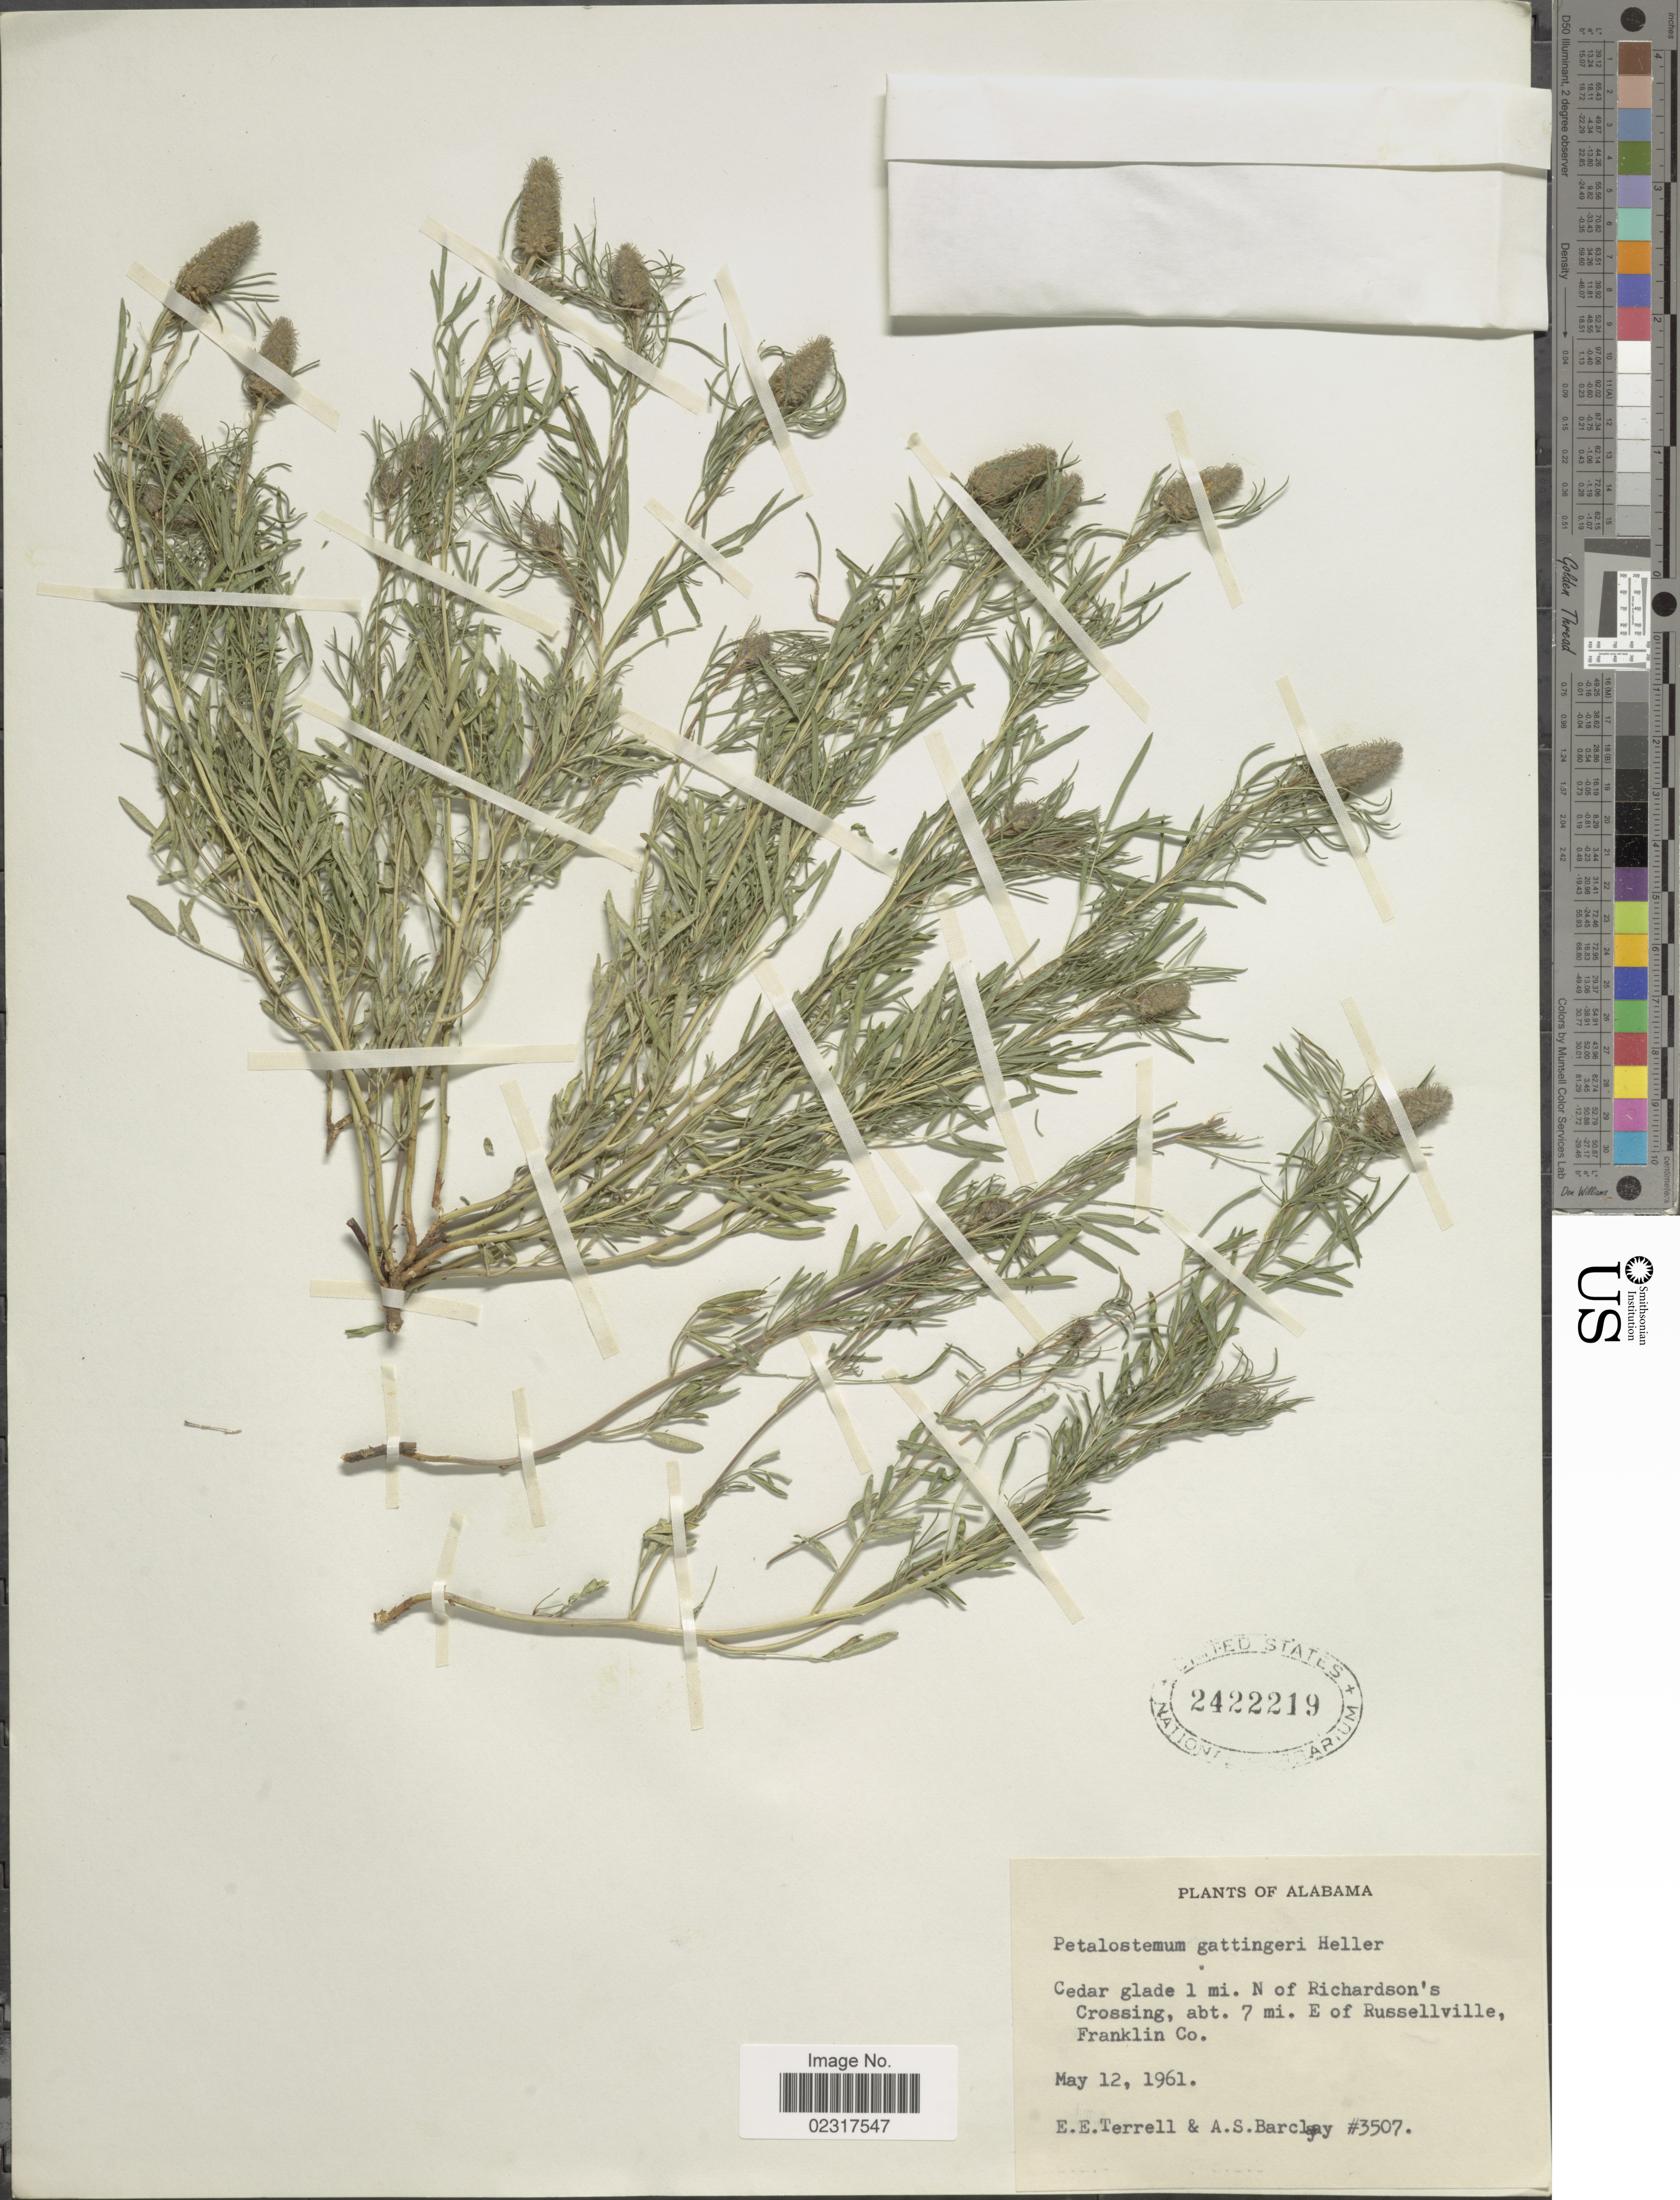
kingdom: Plantae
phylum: Tracheophyta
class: Magnoliopsida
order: Fabales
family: Fabaceae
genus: Dalea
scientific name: Dalea gattingeri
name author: (A. Heller) Barneby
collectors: E. E. Terrell & A. S. Barclay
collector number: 3507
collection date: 1961-05-12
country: United States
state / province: Alabama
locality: Cedar Glade 1 mi. N of Richardson's Crossing, abt. 7 mi. E of Russellville, Franklin Co.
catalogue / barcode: US 2422219